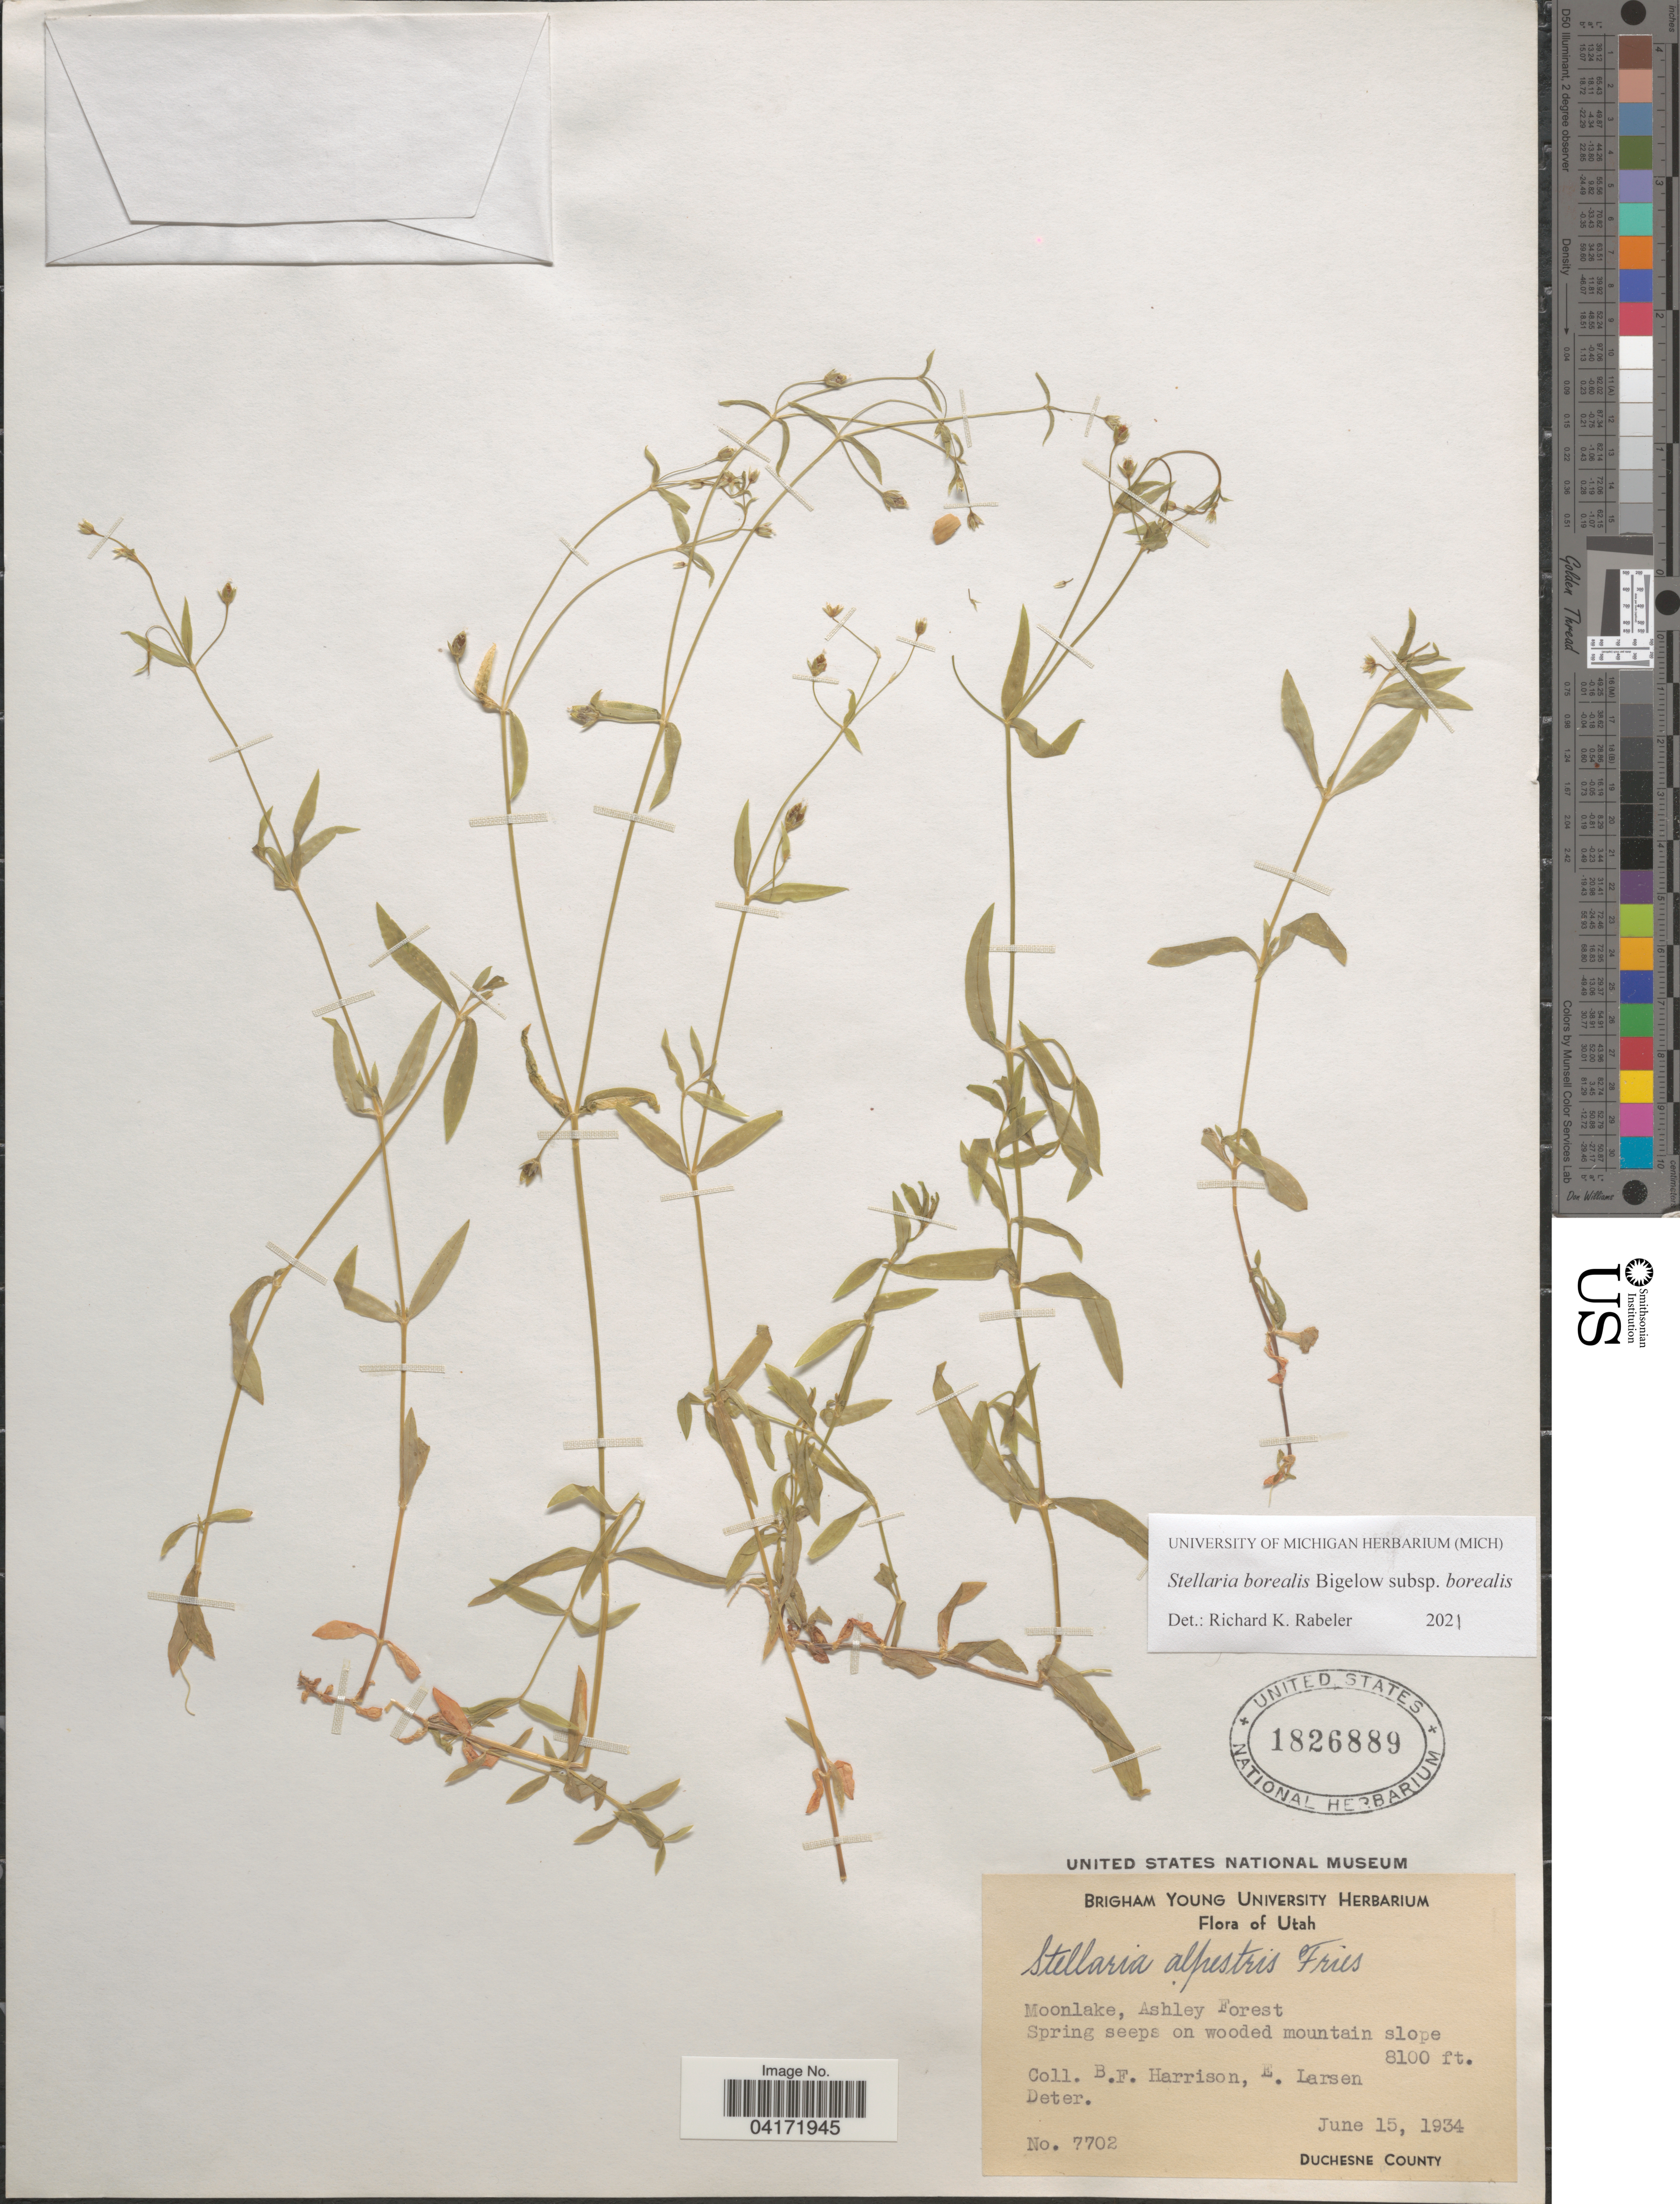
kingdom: Plantae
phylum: Tracheophyta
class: Magnoliopsida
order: Caryophyllales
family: Caryophyllaceae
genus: Stellaria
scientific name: Stellaria borealis subsp. borealis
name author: Bigelow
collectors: B. F. Harrison & E. Larsen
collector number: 7702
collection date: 1934-06-15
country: United States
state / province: Utah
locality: Moonlake, Ashley Forest. Spring seeps on wooded mountain slope.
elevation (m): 2469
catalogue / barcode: US 1826889